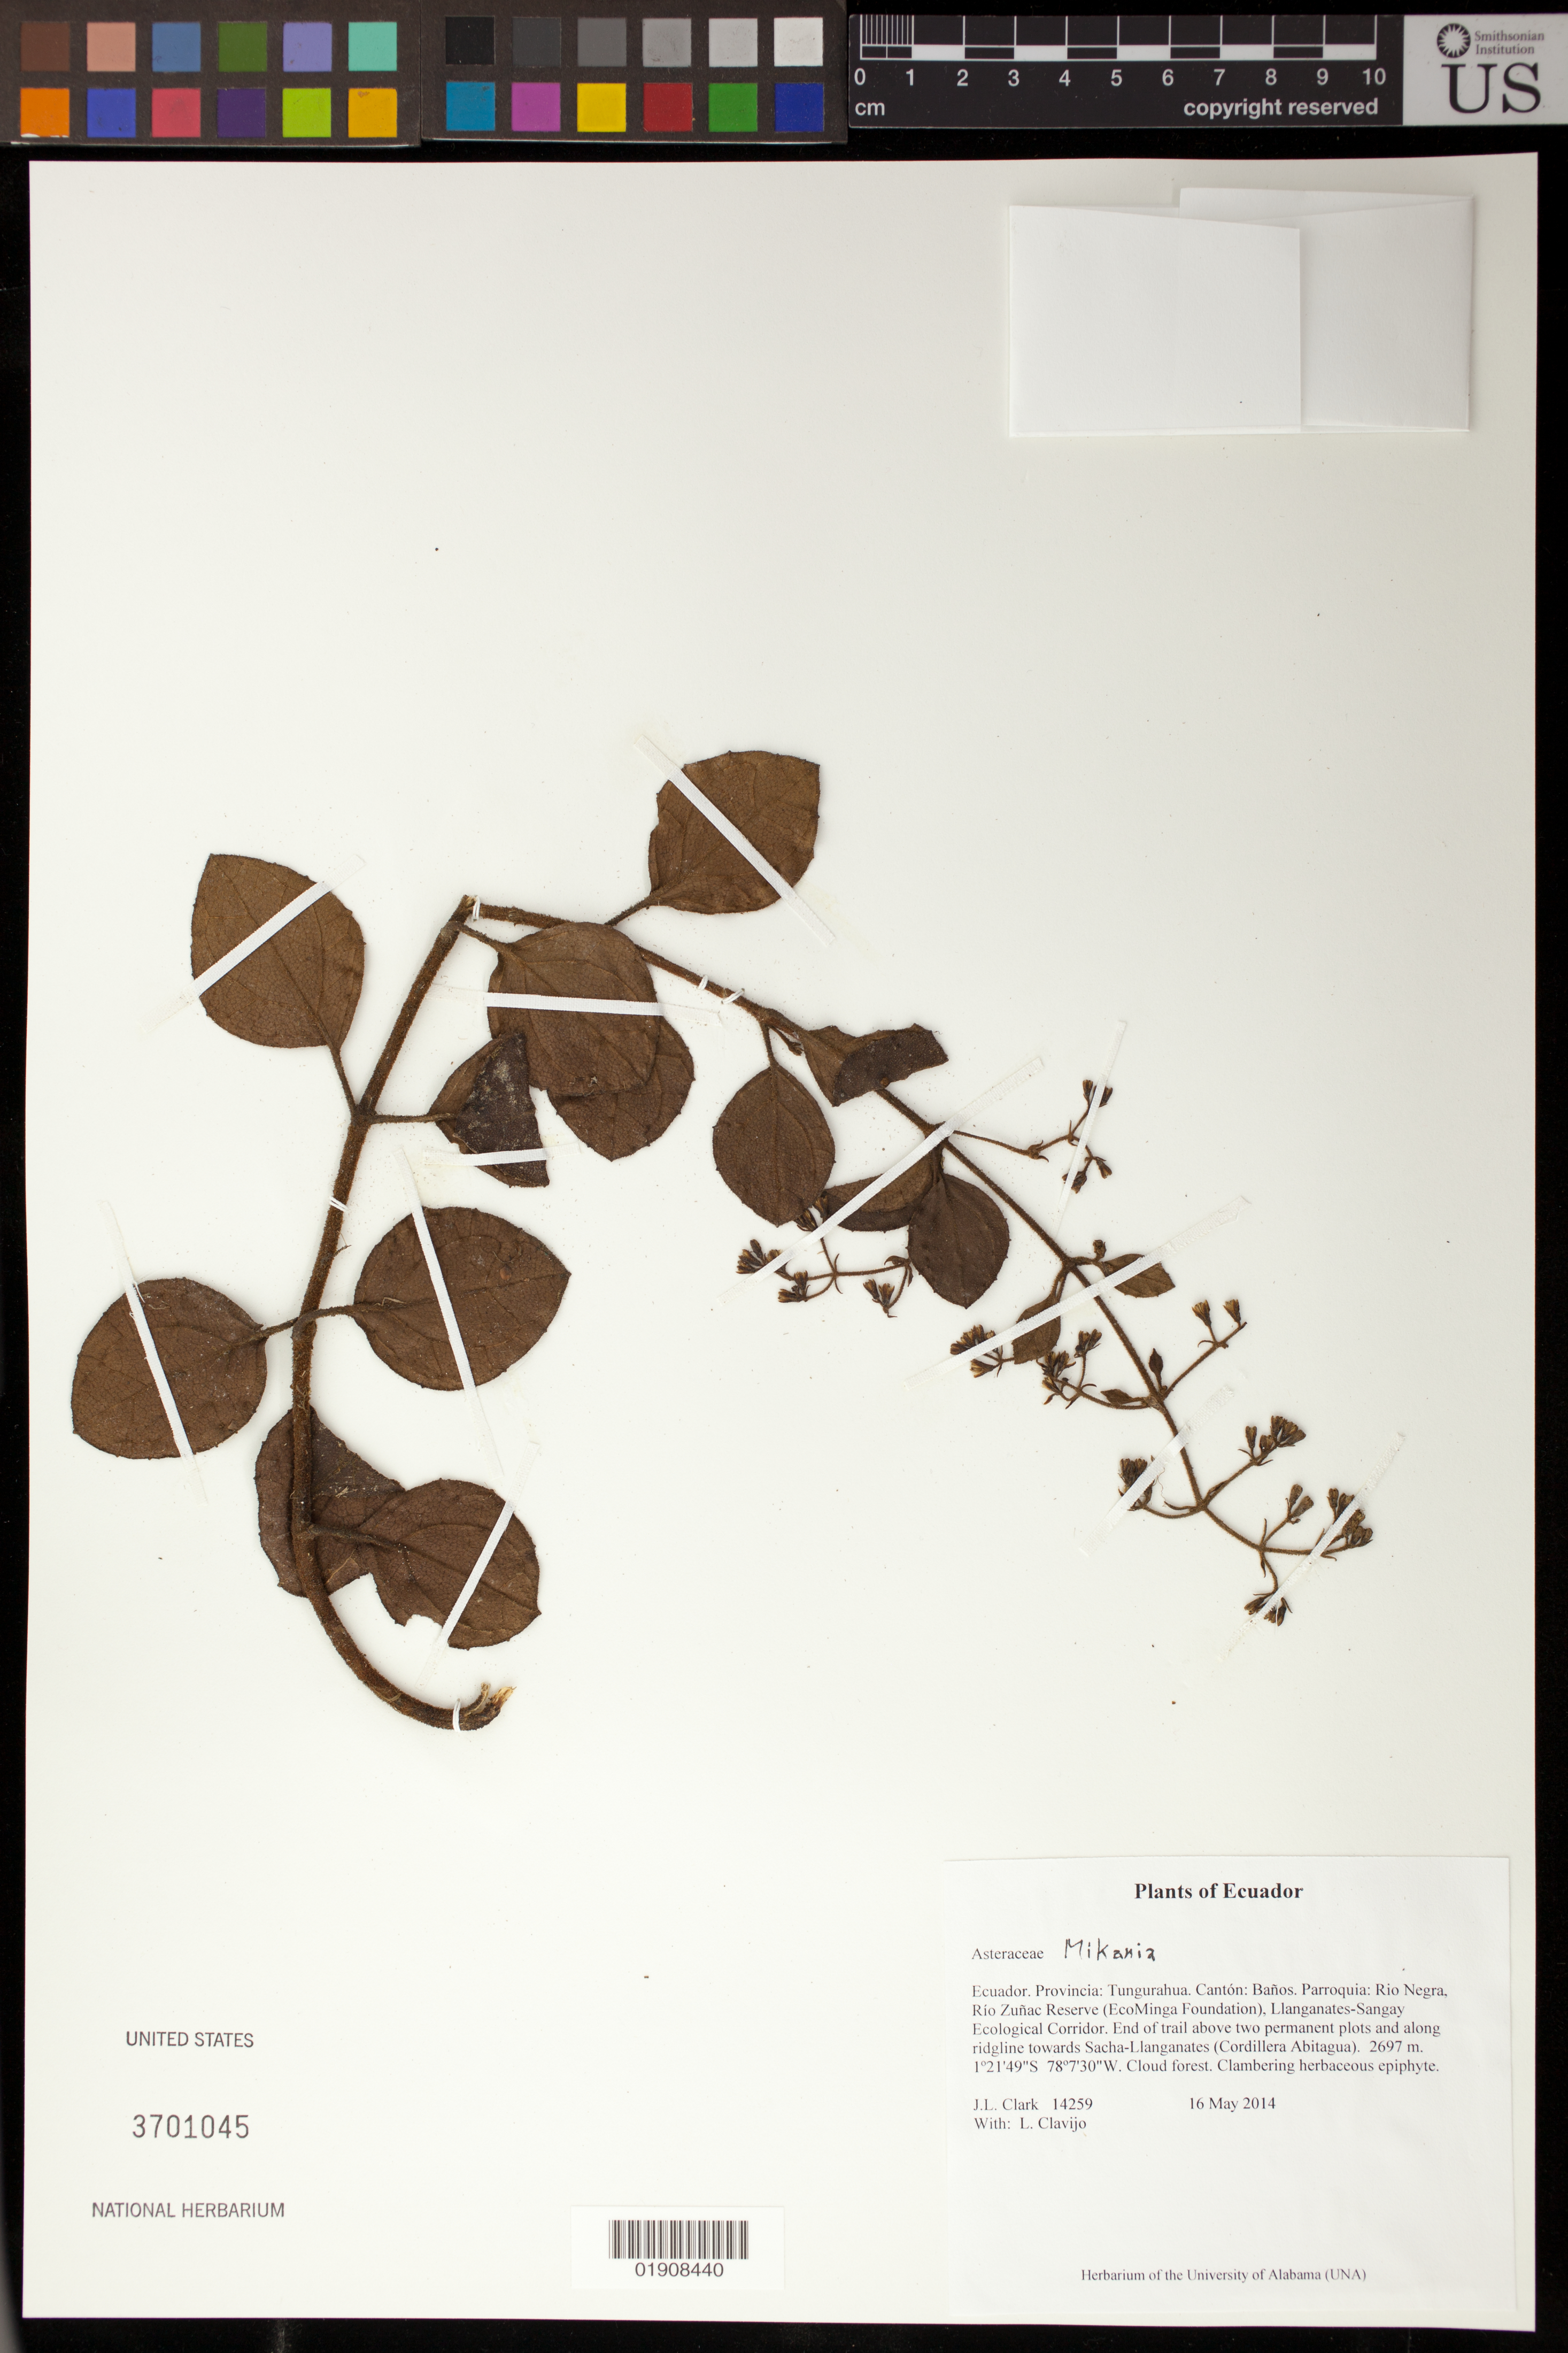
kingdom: Plantae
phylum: Tracheophyta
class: Magnoliopsida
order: Asterales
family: Asteraceae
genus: Mikania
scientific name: Mikania sp.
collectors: J. L. Clark & L. Clavijo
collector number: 14259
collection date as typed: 16 May 2014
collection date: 2014-05-16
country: Ecuador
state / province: Tungurahua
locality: Canton: Banos. Parroquia: Rio Negra, Rio Zunac Reserve (EcoMinga Foundation), Llanganates-Sangay Ecological Corridor. End of trail above two permanent plots and along ridgeline towards Sacha-Llanganates (Cordillera Abitagua).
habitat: Cloud forest.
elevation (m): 2697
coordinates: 1 21 49 S, 78 7 30 W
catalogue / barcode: US 3701045